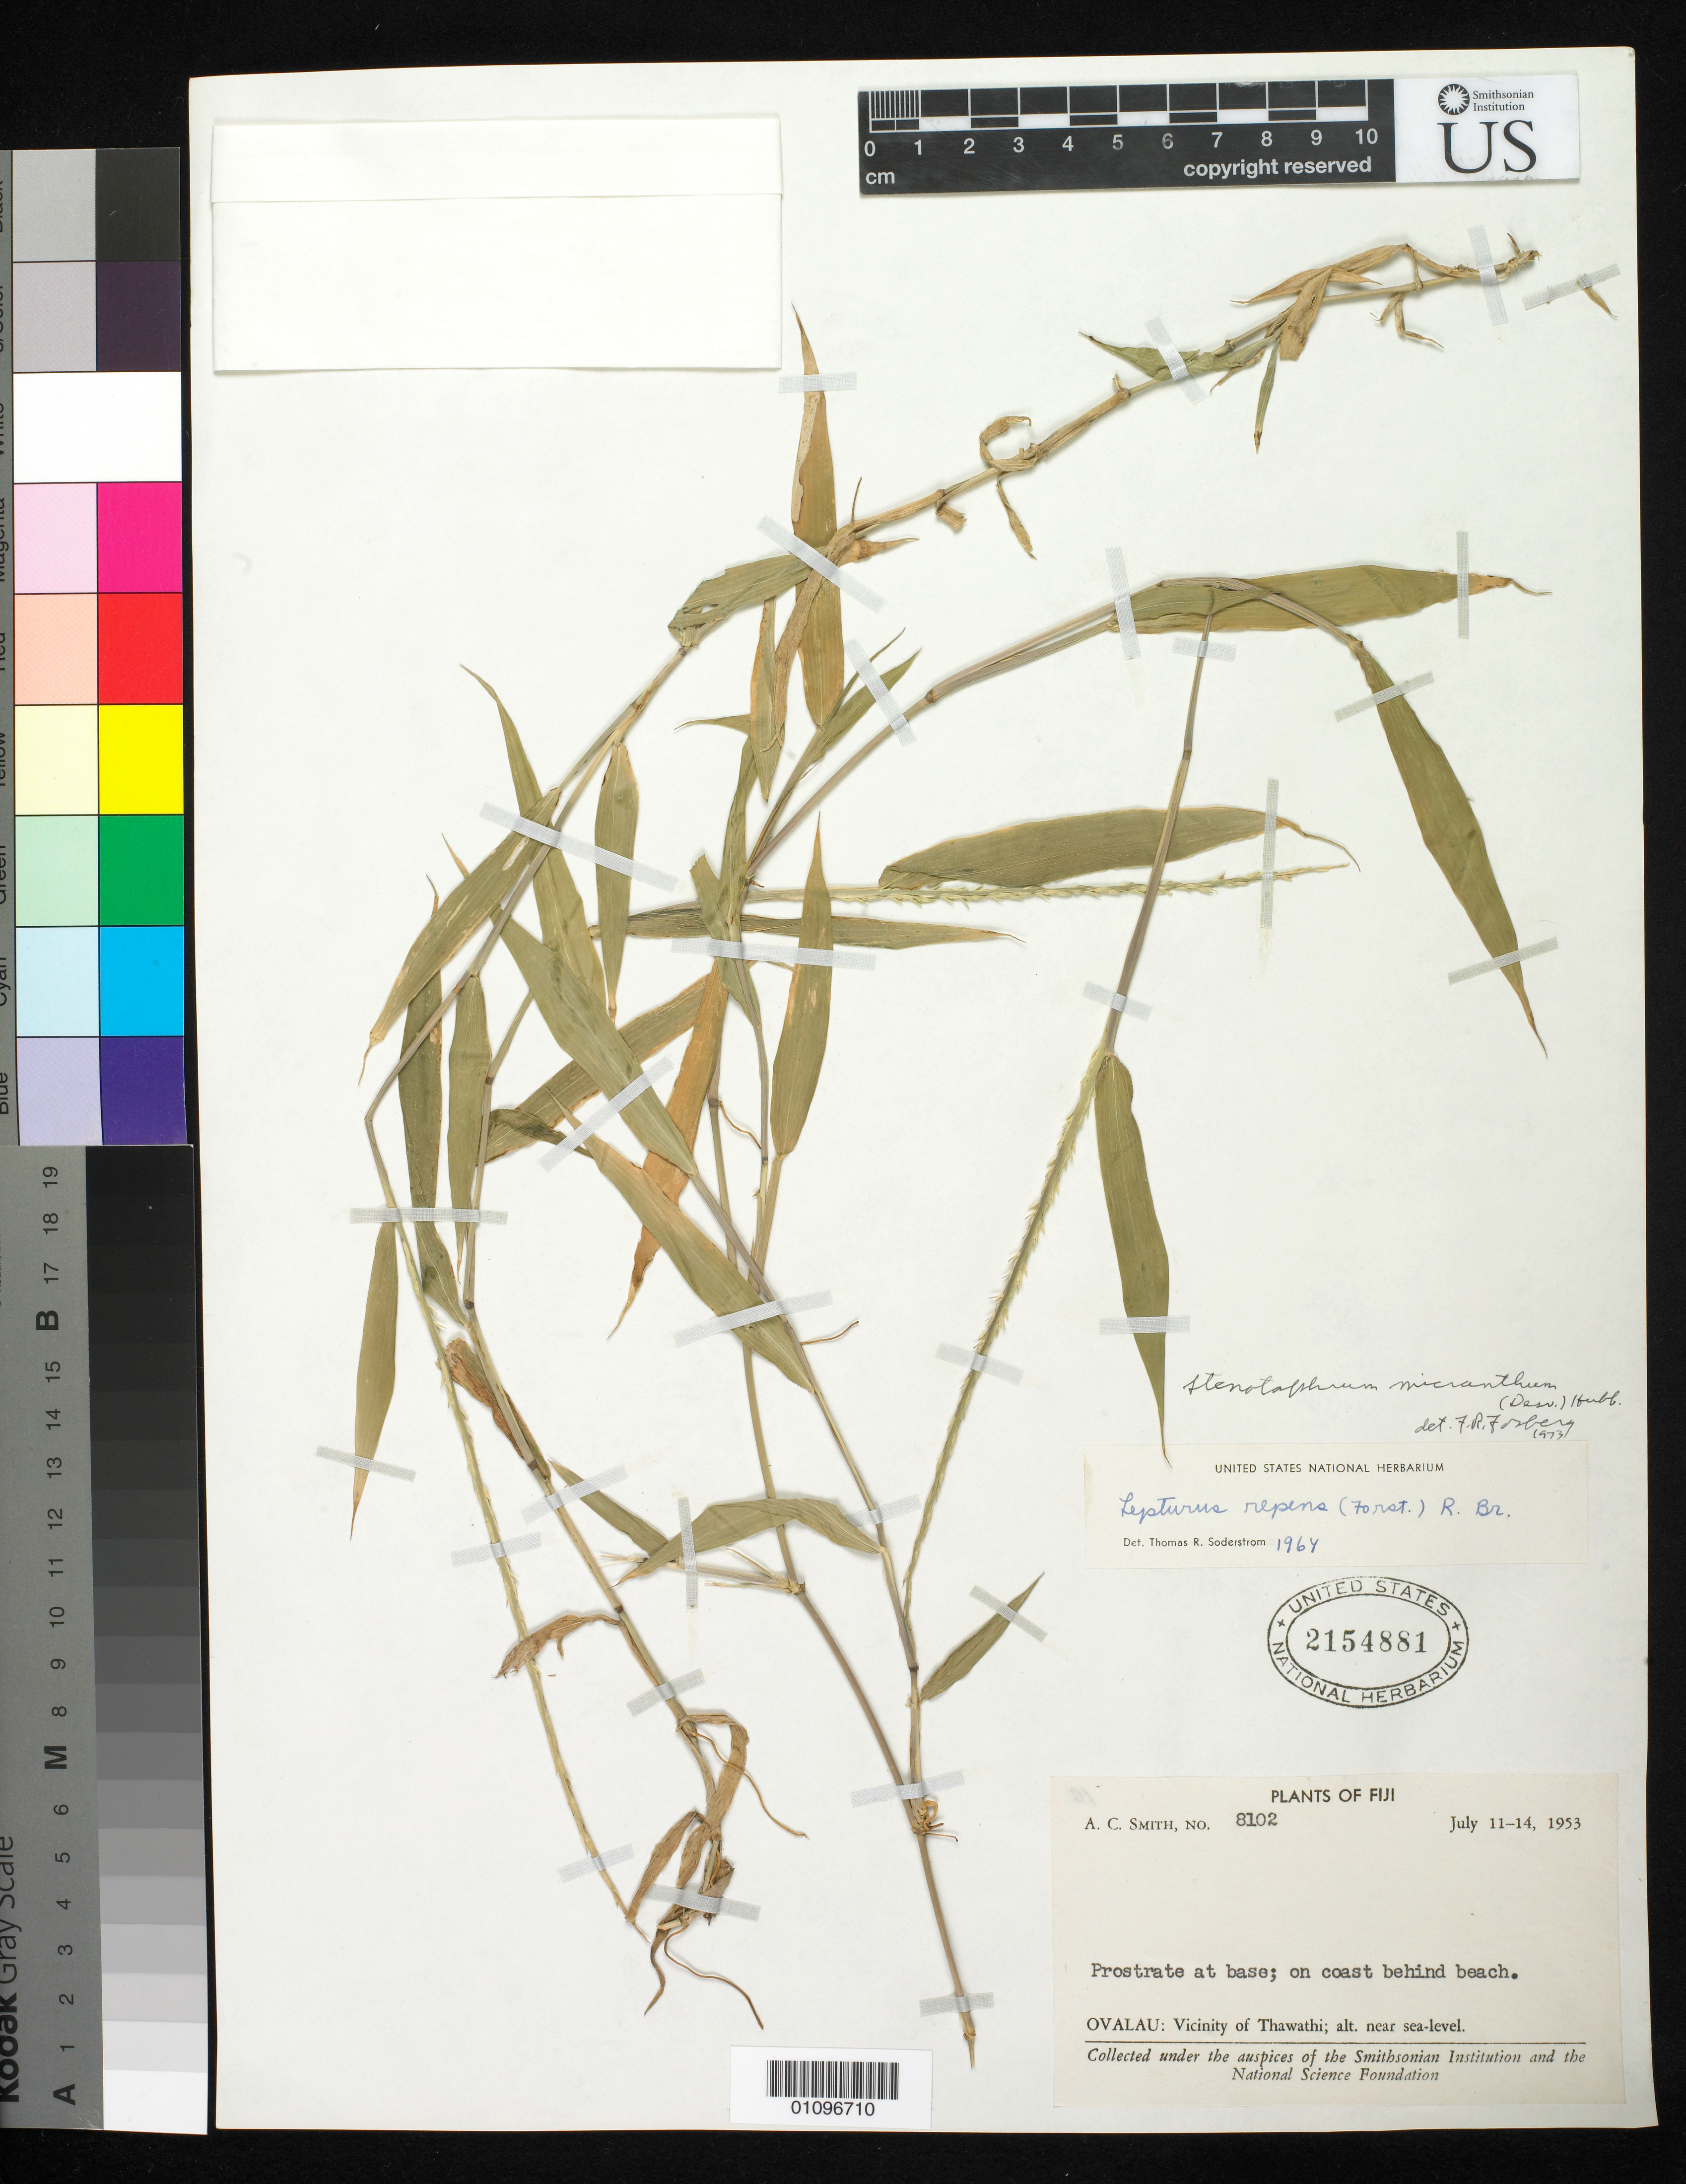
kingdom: Plantae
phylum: Tracheophyta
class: Liliopsida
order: Poales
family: Poaceae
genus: Lepturus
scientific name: Lepturus repens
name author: (J.R. Forst.) R. Br.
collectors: A. C. Smith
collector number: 8102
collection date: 1953-07-11/1953-07-14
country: Fiji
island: Ovalau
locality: Vicinity of Thawathi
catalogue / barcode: US 2154881